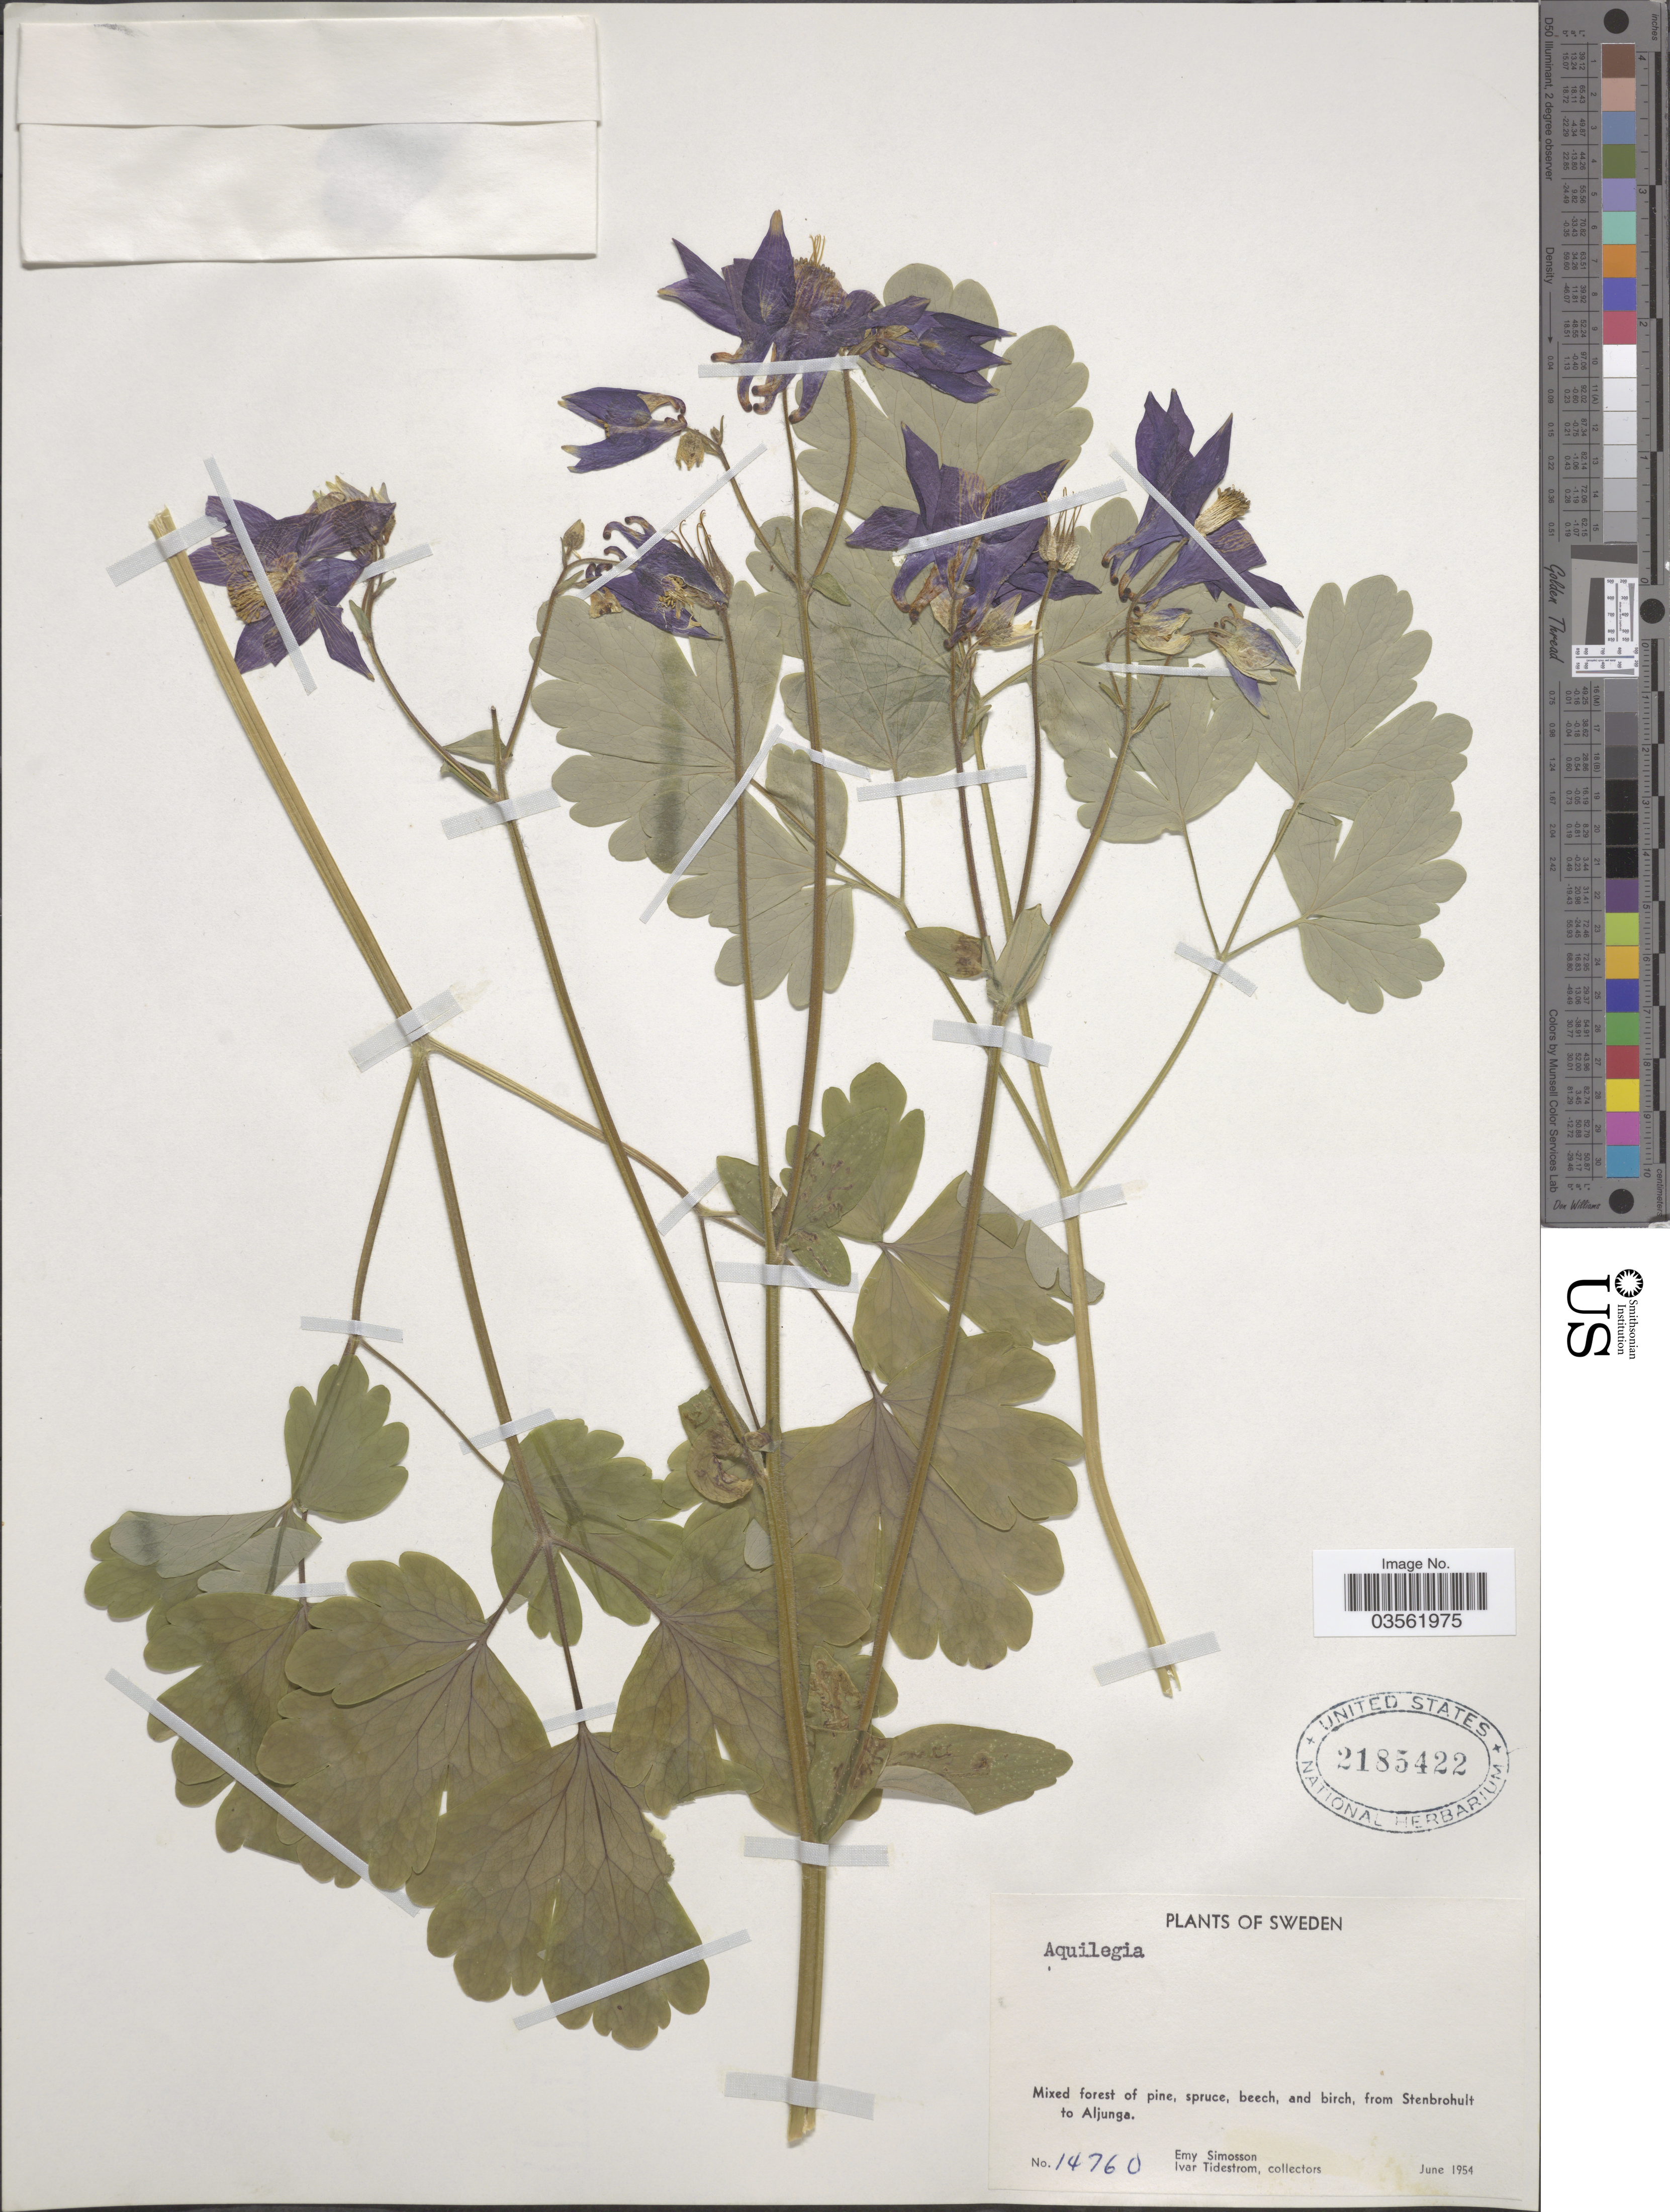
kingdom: Plantae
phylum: Tracheophyta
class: Magnoliopsida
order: Ranunculales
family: Ranunculaceae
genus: Aquilegia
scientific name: Aquilegia sp.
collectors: E. Simosson & I. F. Tidestrom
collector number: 14760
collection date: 1954-06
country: Sweden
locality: Mixed forest of pine, spruce, beech, and birch, from Stenbrohult to Aljunga.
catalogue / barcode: US 2185422